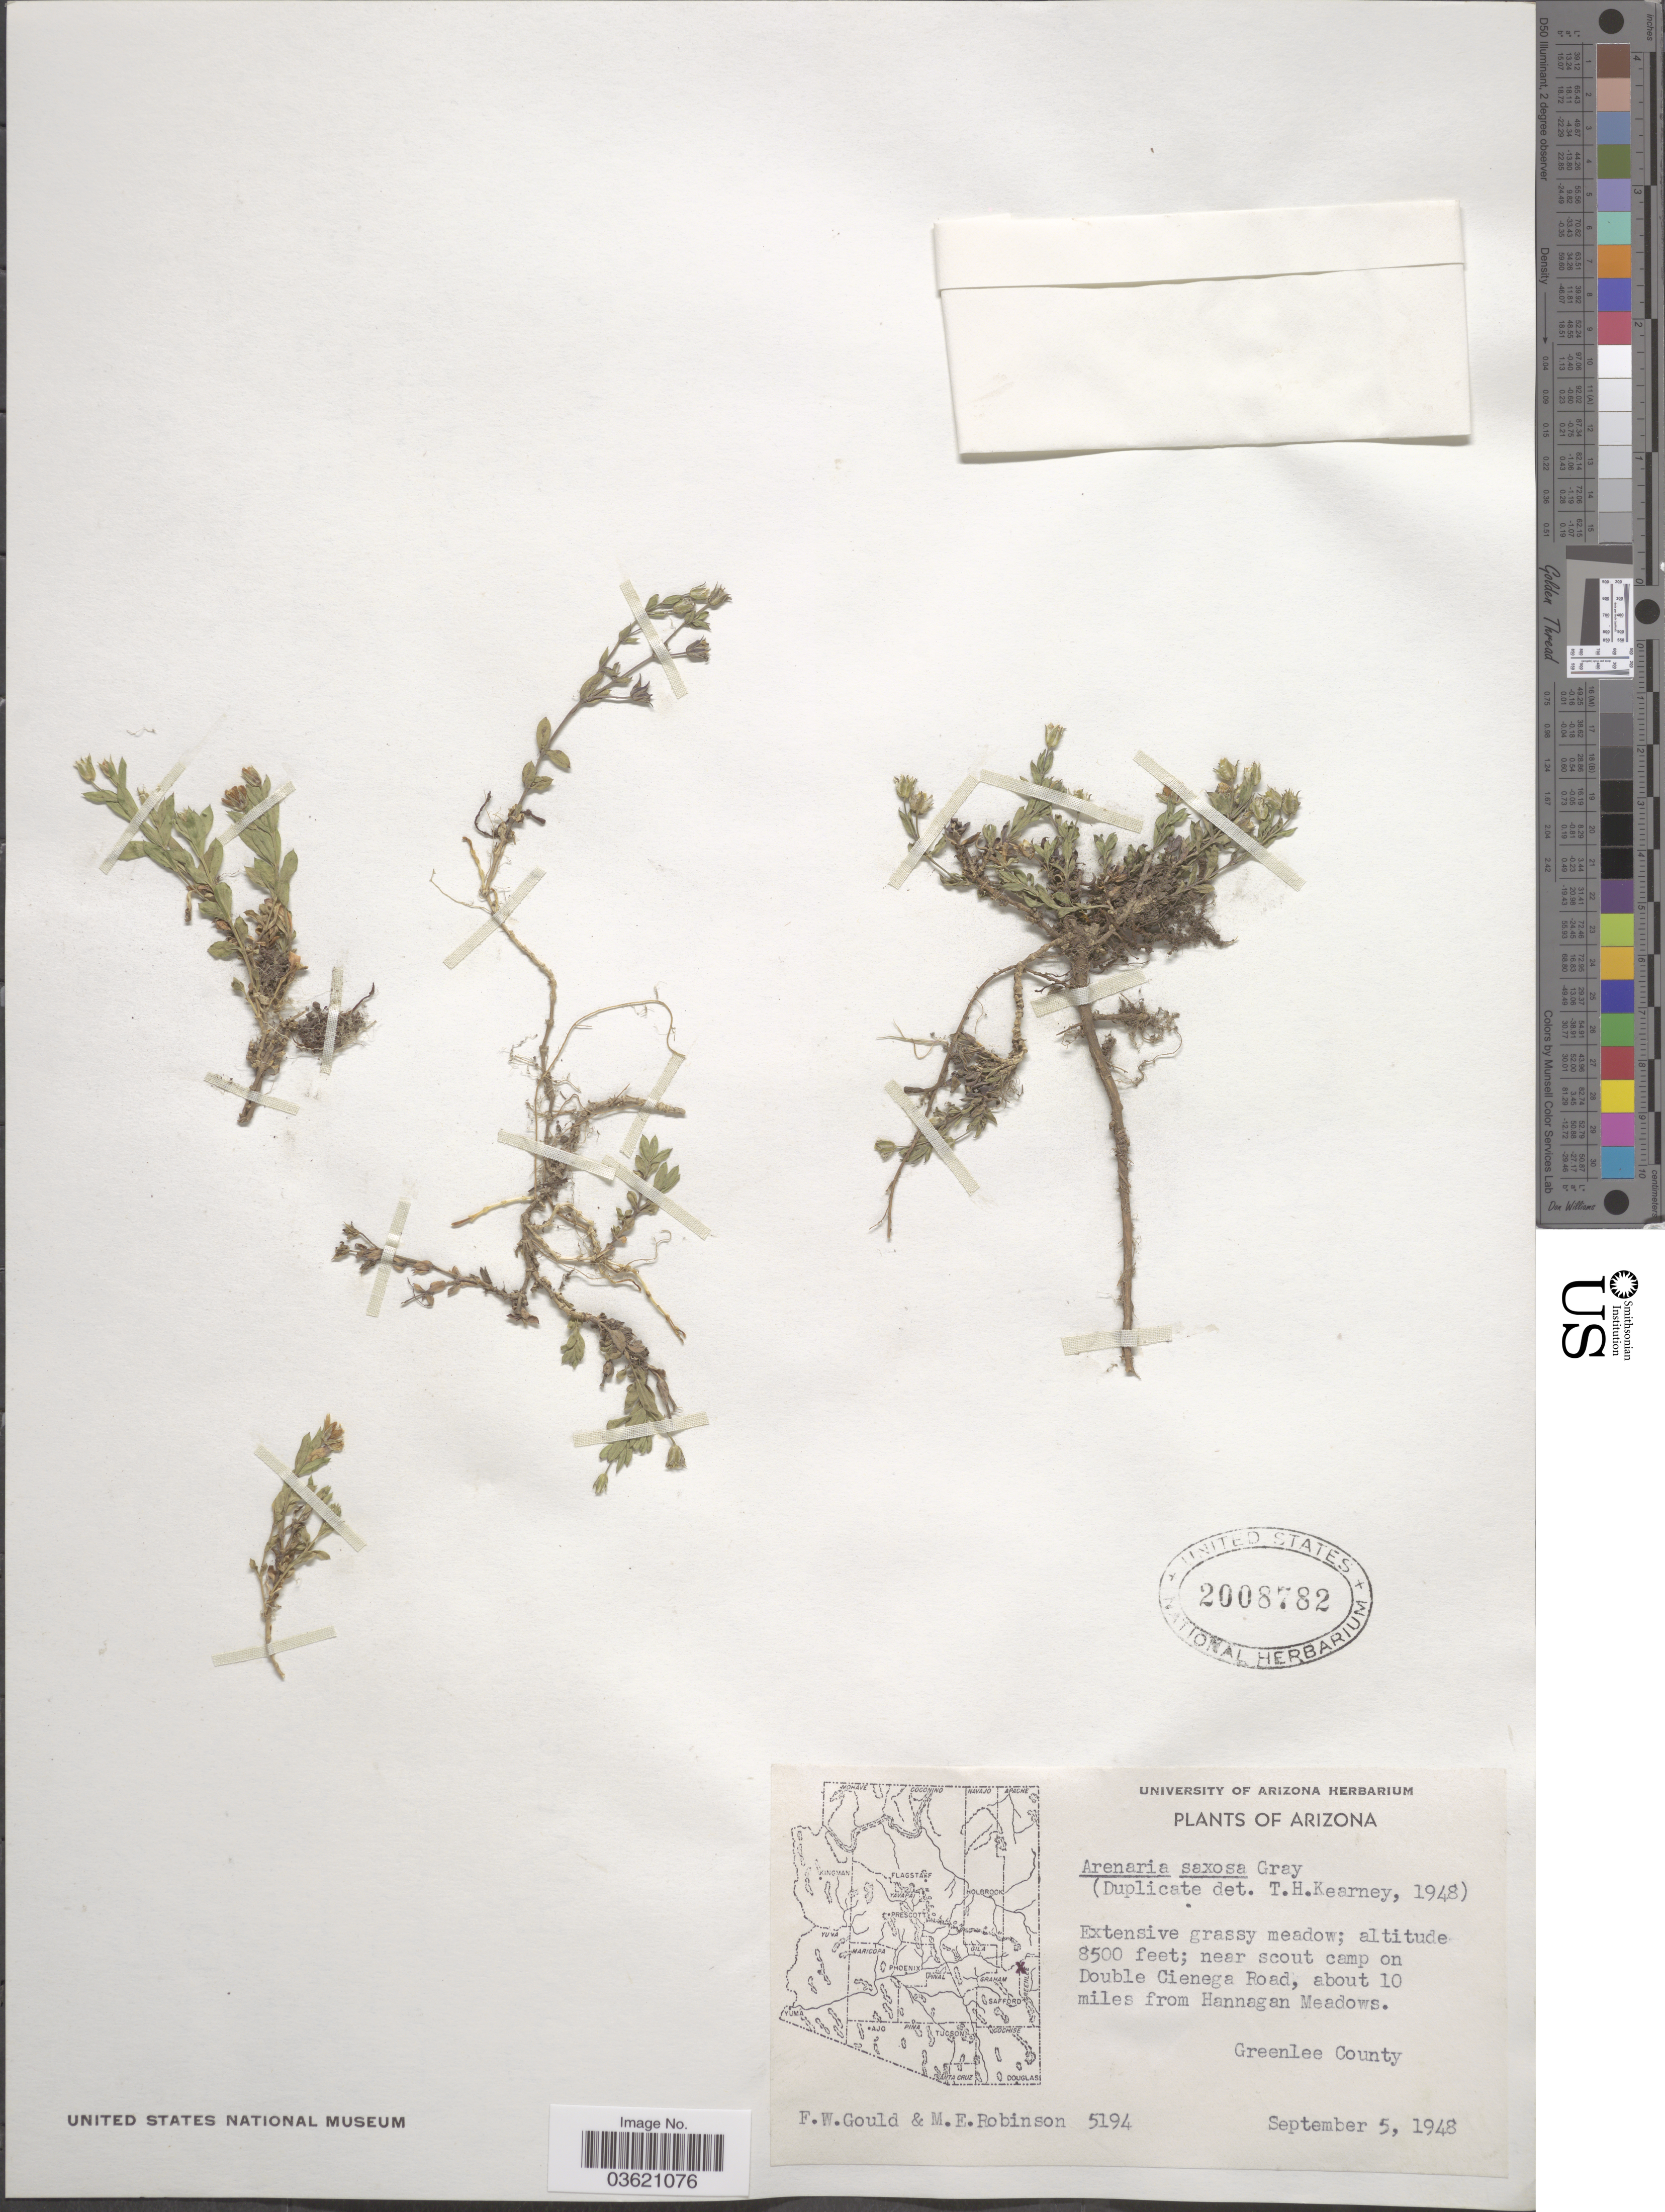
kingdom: Plantae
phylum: Tracheophyta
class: Magnoliopsida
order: Caryophyllales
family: Caryophyllaceae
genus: Arenaria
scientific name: Arenaria saxosa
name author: A. Gray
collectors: F. W. Gould & M. E. Robinson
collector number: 5194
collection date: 1948-09-05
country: United States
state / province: Arizona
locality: Near scout camp on Double Cienega Road, about 10 miles from Hannagan Meadows. Greenlee County.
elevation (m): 2591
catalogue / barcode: US 2008782